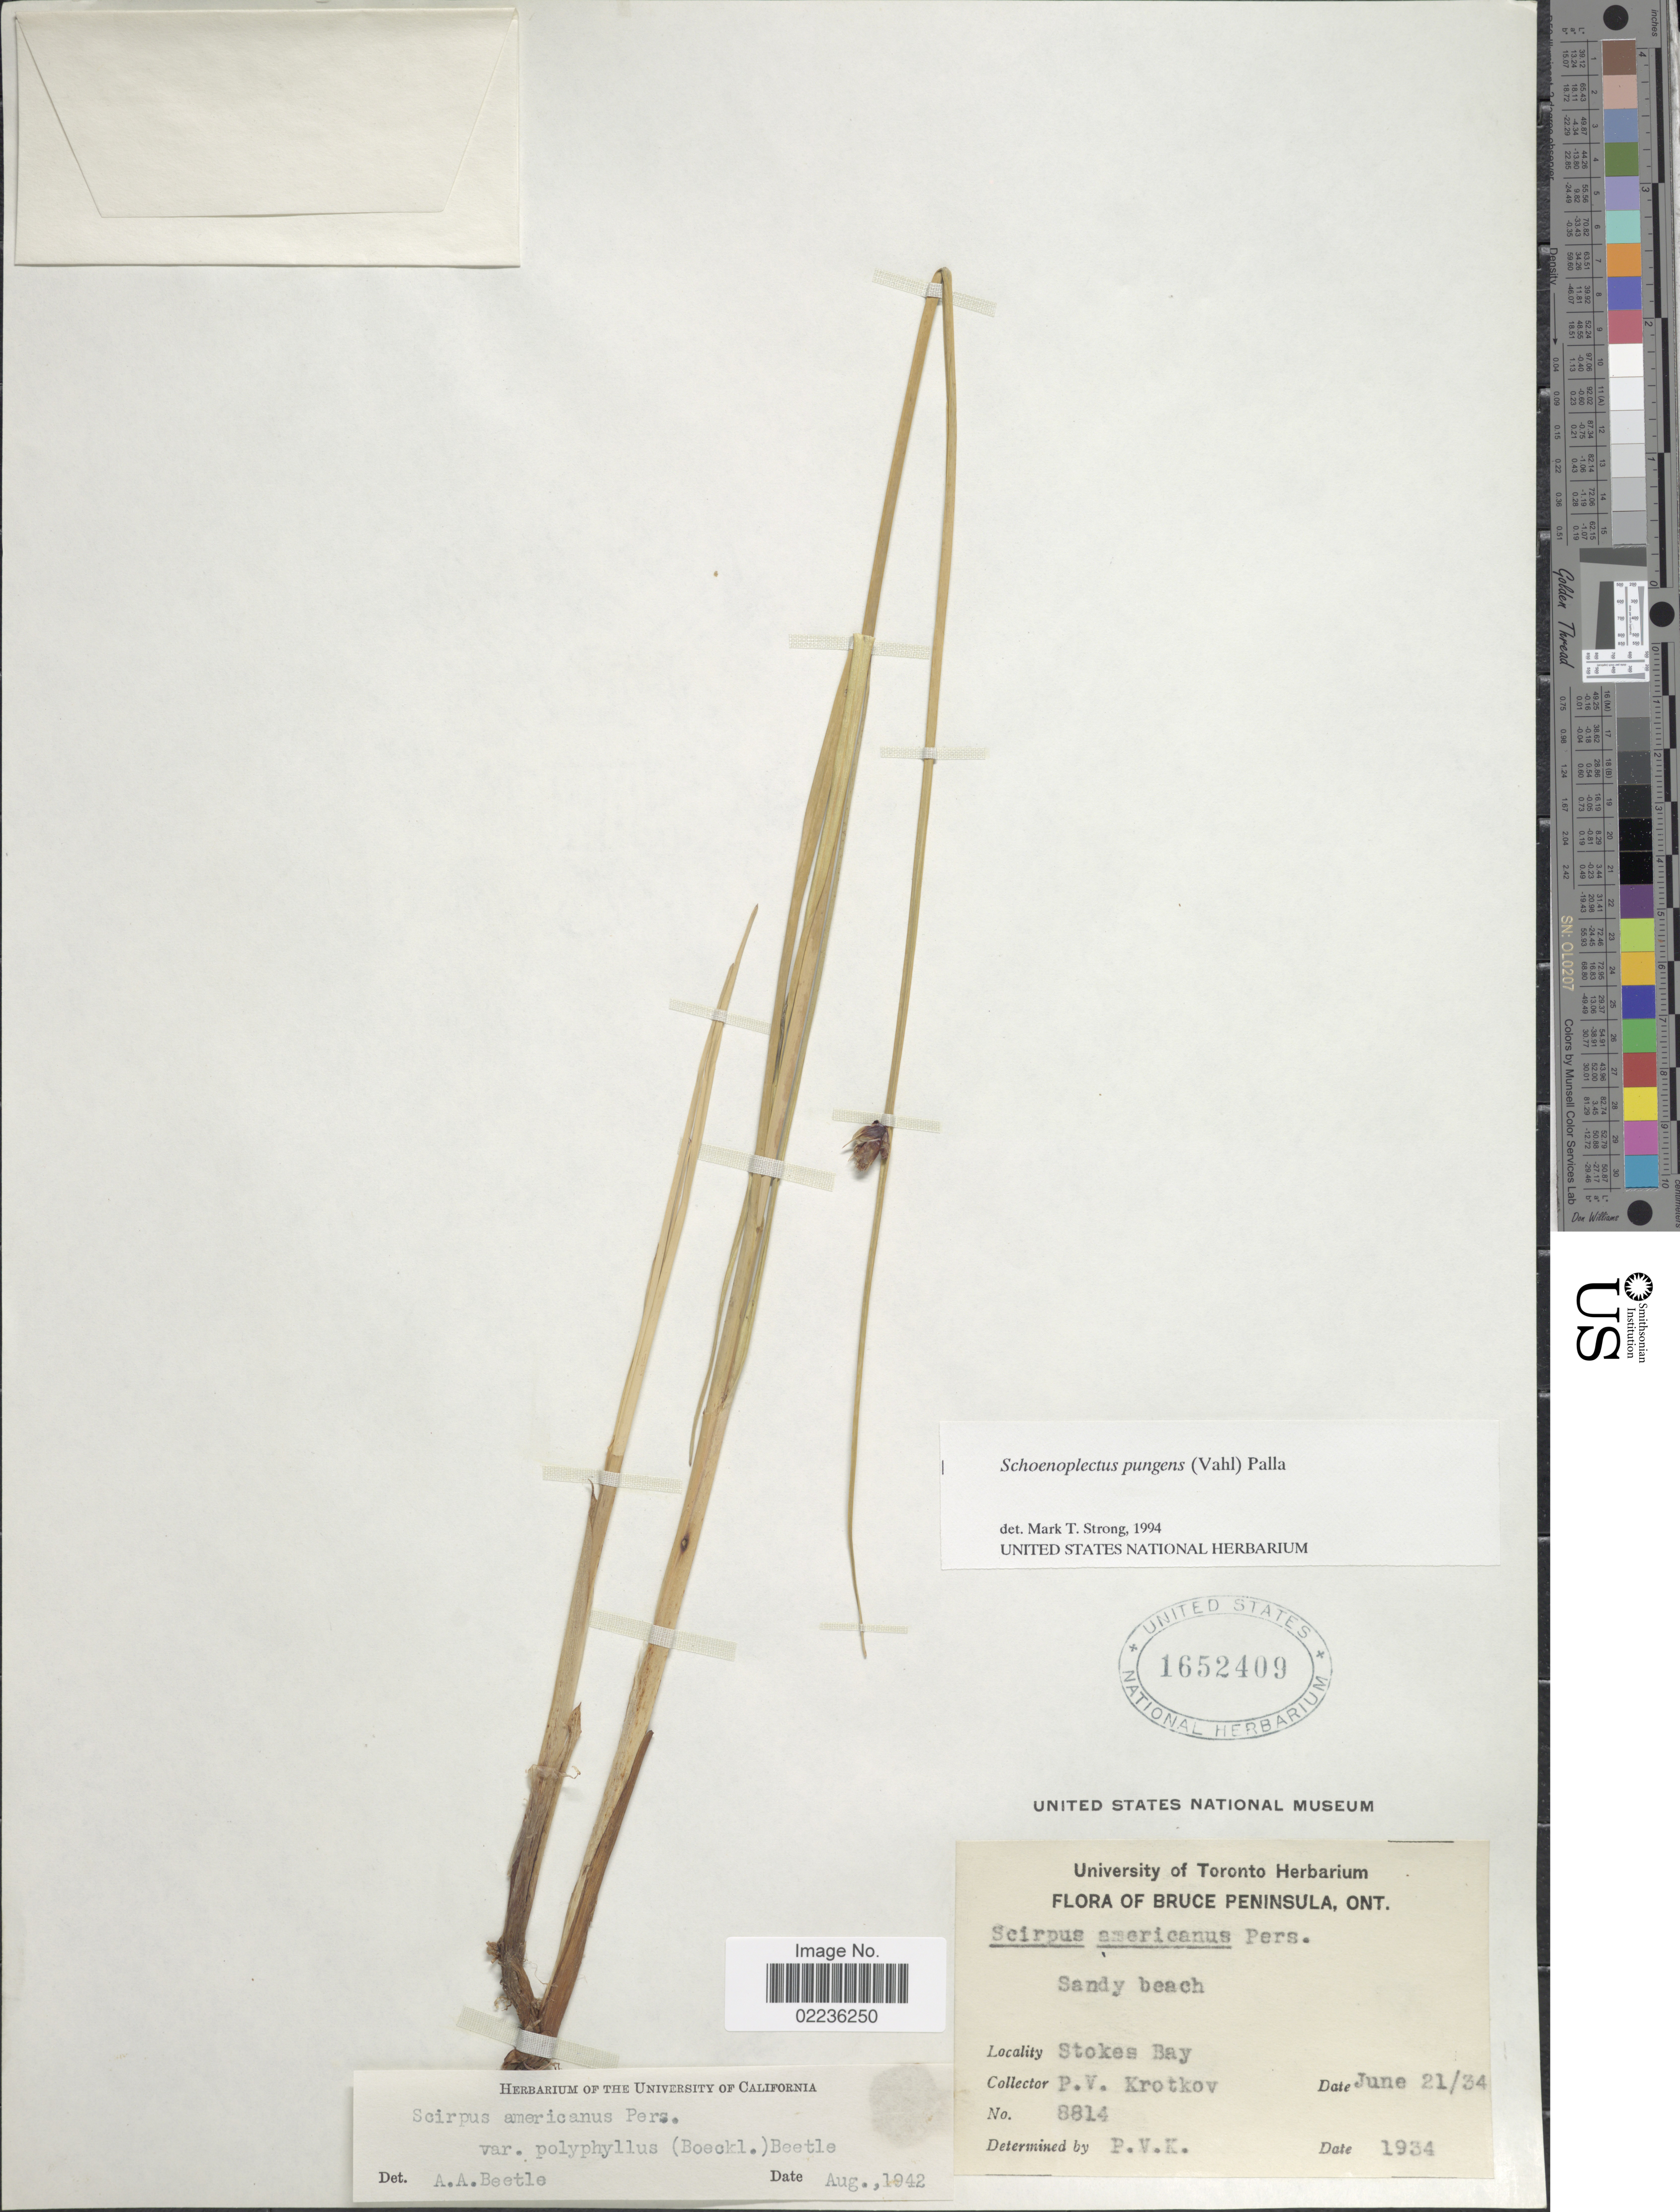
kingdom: Plantae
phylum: Tracheophyta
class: Liliopsida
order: Poales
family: Cyperaceae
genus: Schoenoplectus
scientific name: Schoenoplectus pungens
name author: (Vahl) Palla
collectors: P. V. Krotkov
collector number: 8814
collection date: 1934-06-21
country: Canada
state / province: Ontario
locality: Bruce Peninsula. Stokes Bay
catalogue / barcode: US 1652409